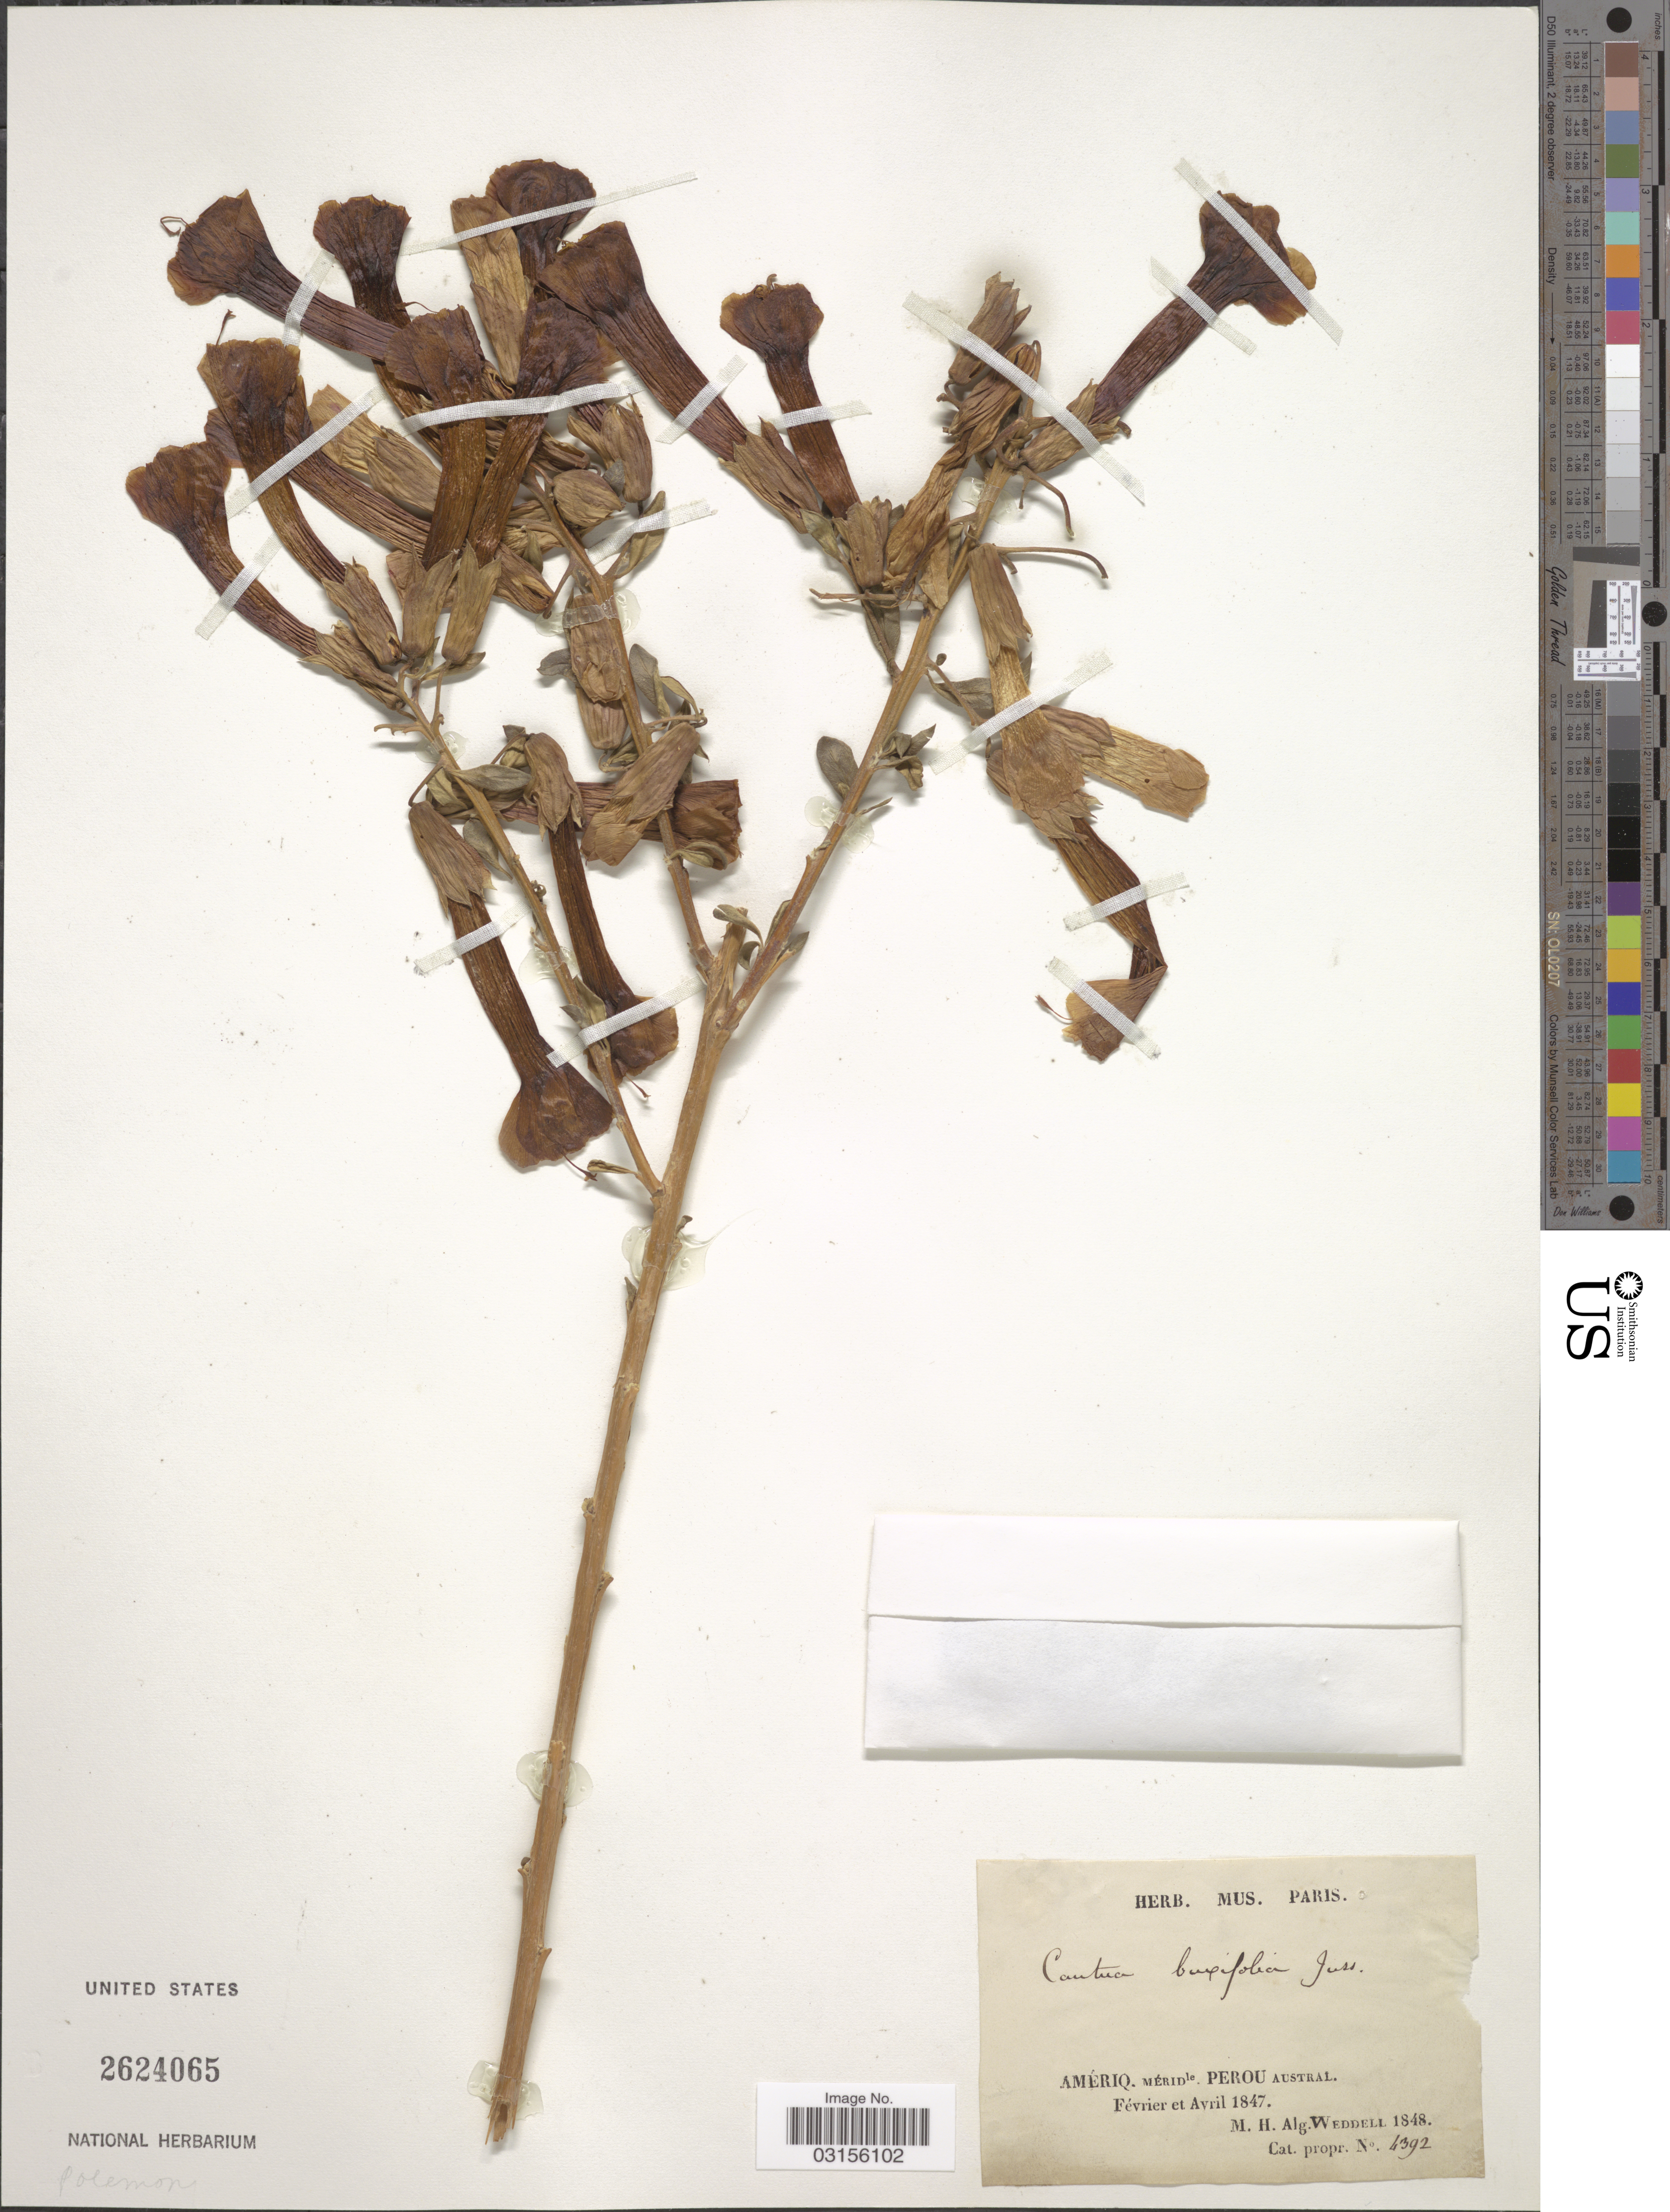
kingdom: Plantae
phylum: Tracheophyta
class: Magnoliopsida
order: Ericales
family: Polemoniaceae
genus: Cantua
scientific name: Cantua buxifolia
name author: Juss. ex Lam.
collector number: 4392?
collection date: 1847-02/1847-04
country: Peru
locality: Amériq. Méridle. Perou Austral.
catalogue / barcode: US 2624065